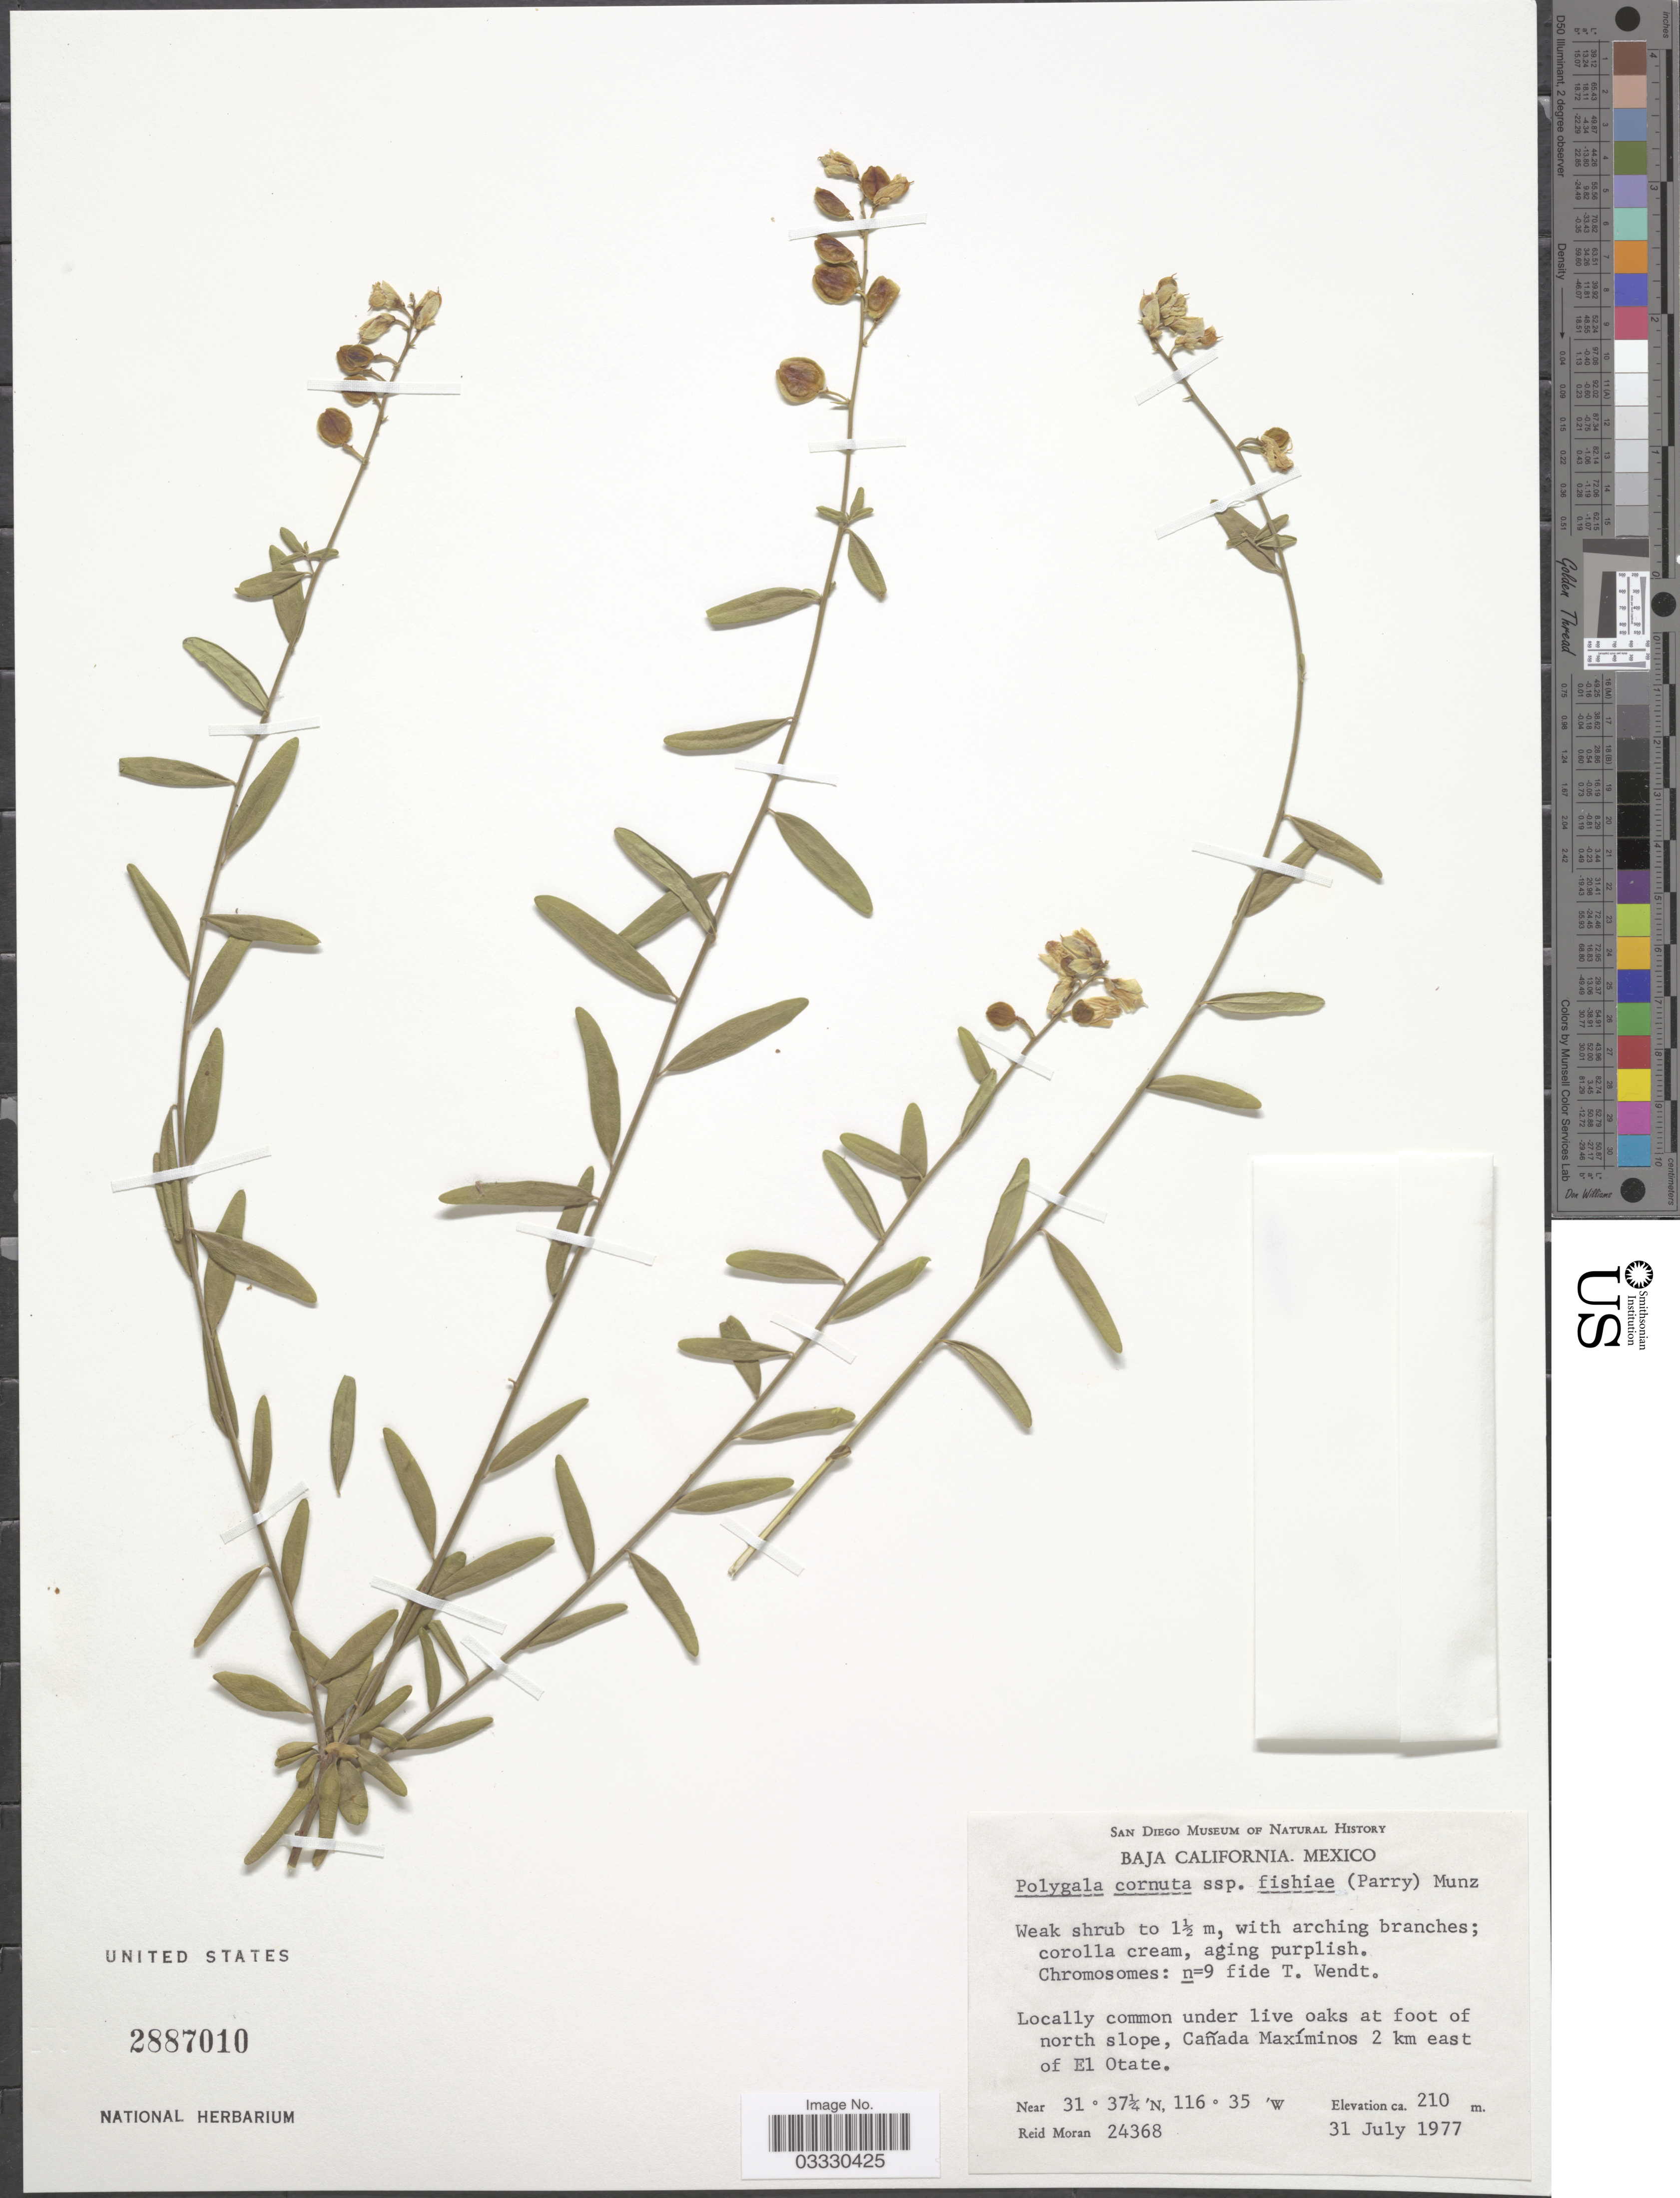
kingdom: Plantae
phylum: Tracheophyta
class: Magnoliopsida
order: Fabales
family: Polygalaceae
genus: Rhinotropis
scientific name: Rhinotropis cornuta var. fishiae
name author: (Parry) J.R. Abbott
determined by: Strong, Mark T., (BOT), Smithsonian Institution - National Museum of Natural History (UNITED STATES)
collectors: R. V. Moran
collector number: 24368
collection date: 1977-07-31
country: Mexico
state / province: Baja California Norte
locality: Under live oaks at foot of north slope, Cañada Maxíminos 2 km east of El Otate.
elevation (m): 210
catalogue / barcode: US 2887010